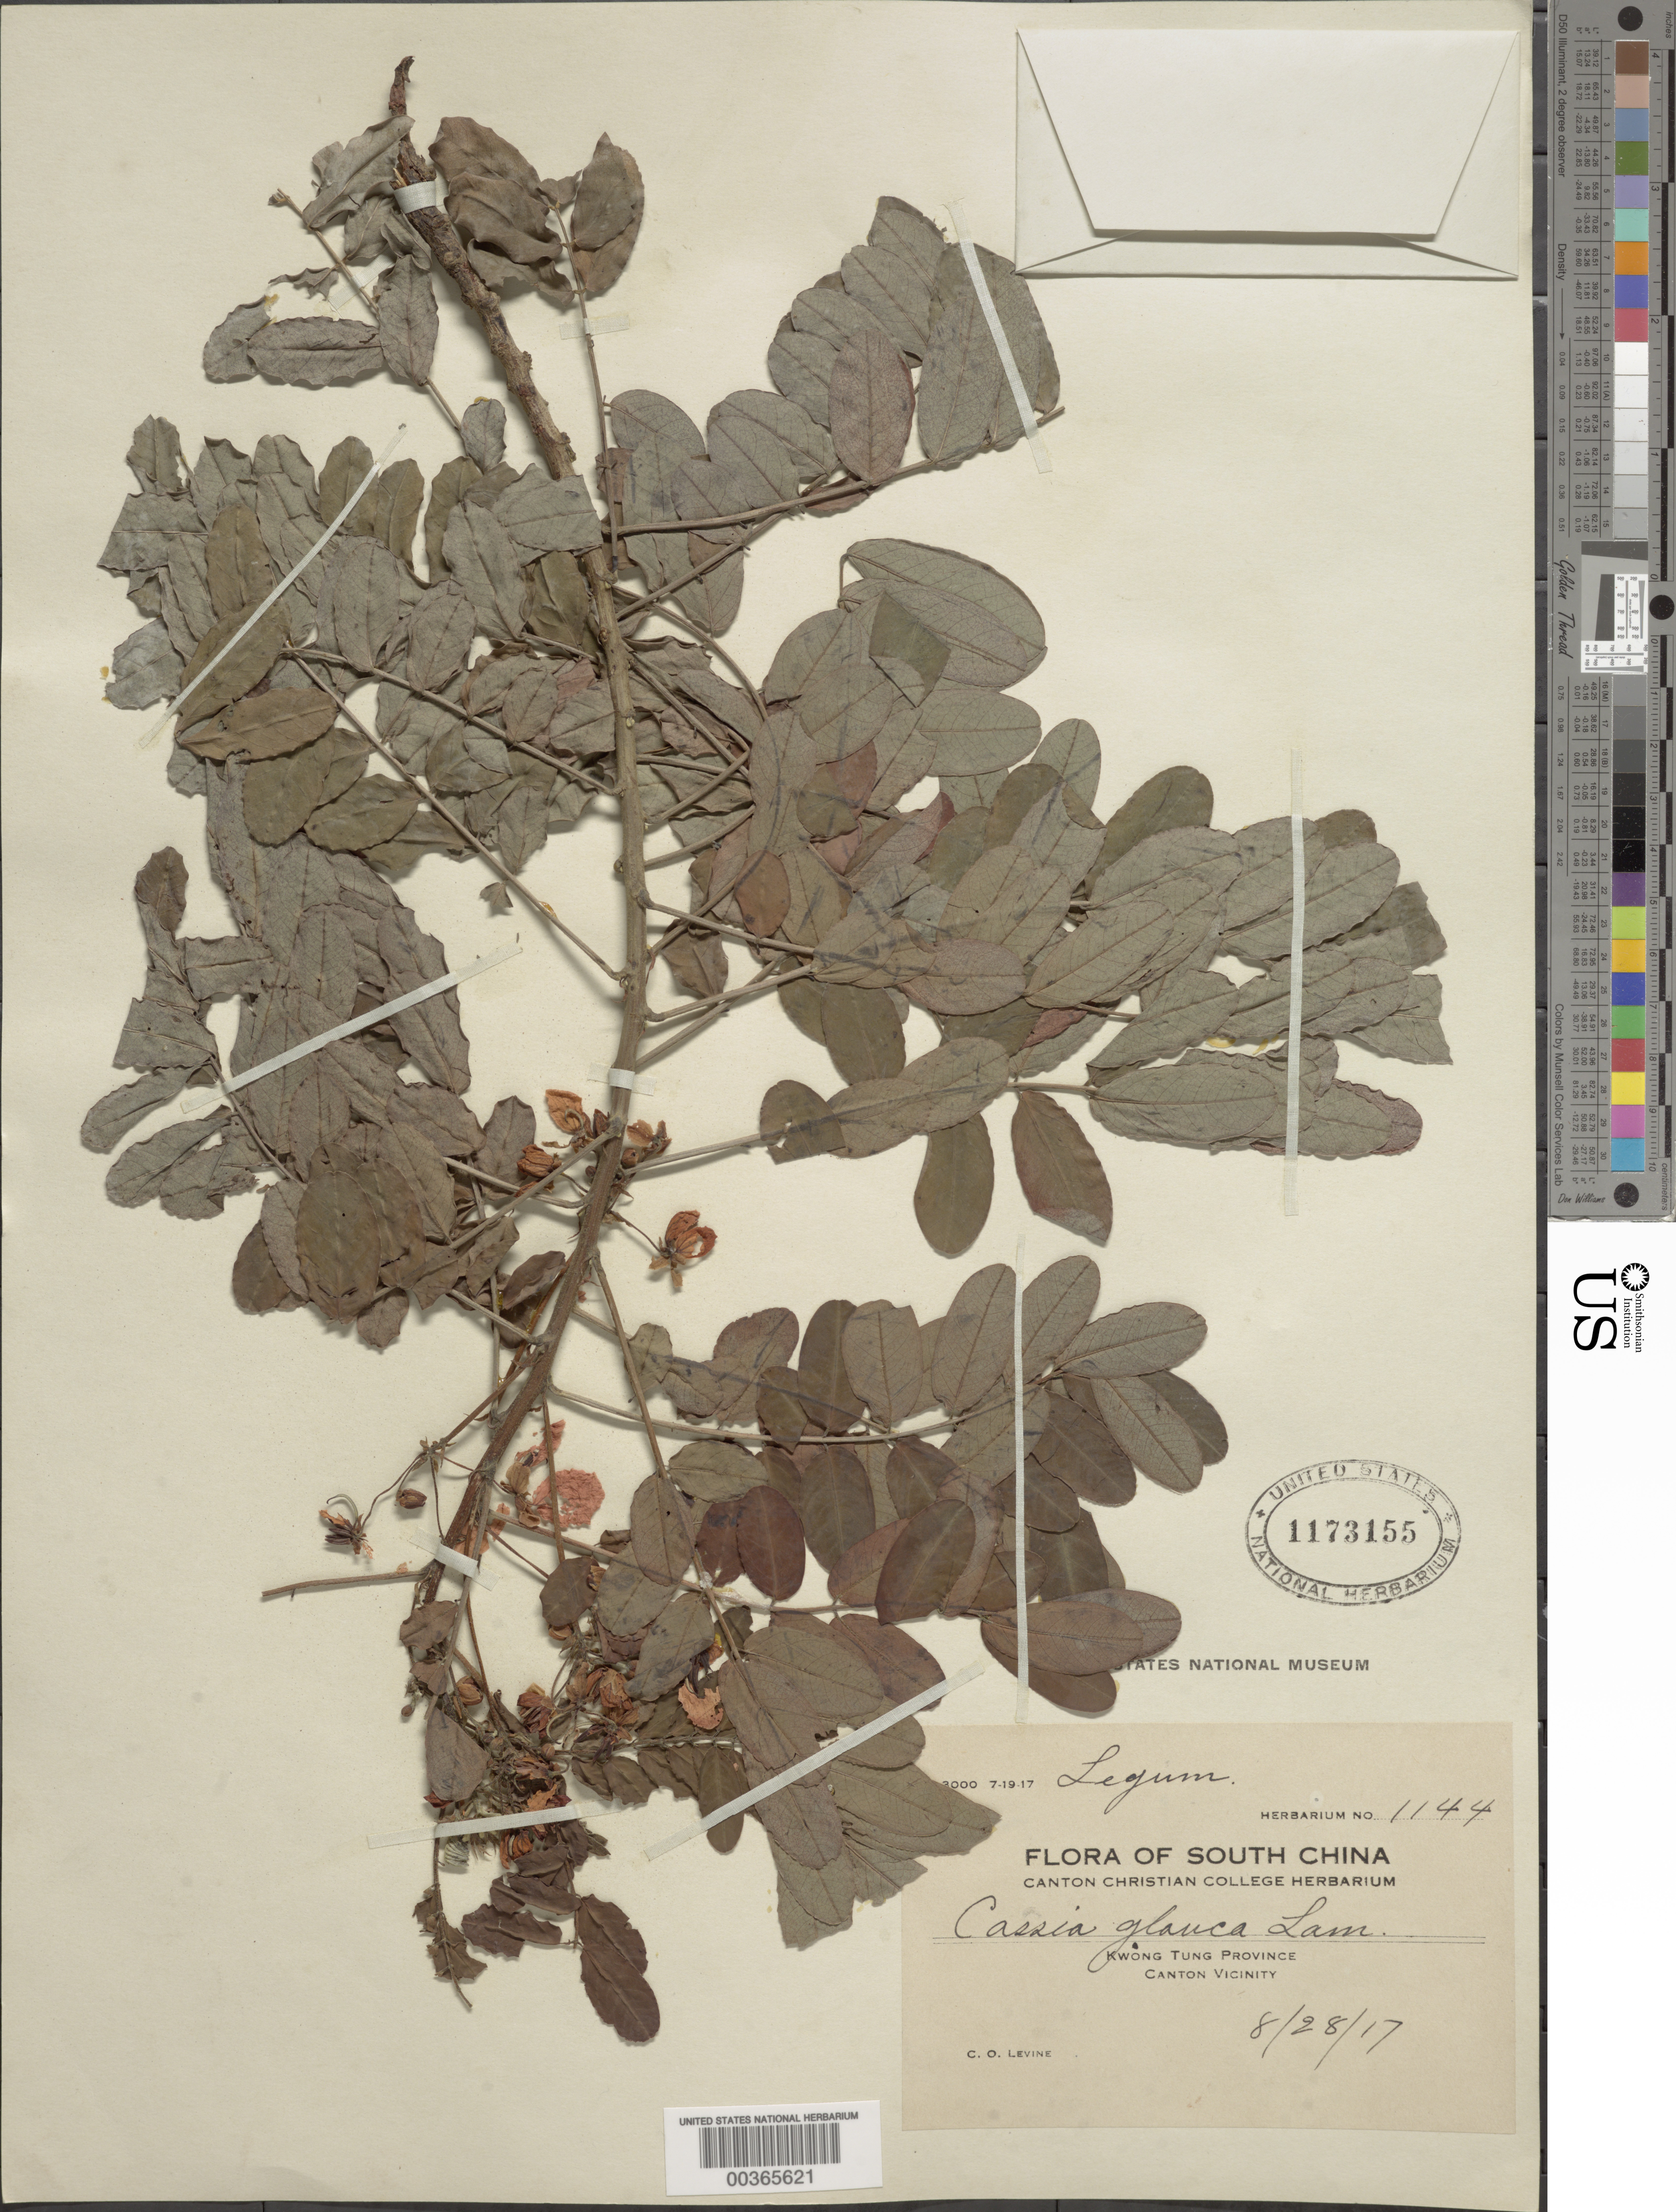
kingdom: Plantae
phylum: Tracheophyta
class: Magnoliopsida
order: Fabales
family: Fabaceae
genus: Senna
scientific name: Senna surattensis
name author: (Burm. f.) H.S. Irwin & Barneby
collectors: C. O. Levine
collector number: Herb. No. 1144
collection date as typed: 28 Aug 1917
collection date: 1917-08-28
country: China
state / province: Guangdong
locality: Canton vicinity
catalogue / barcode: US 1173155